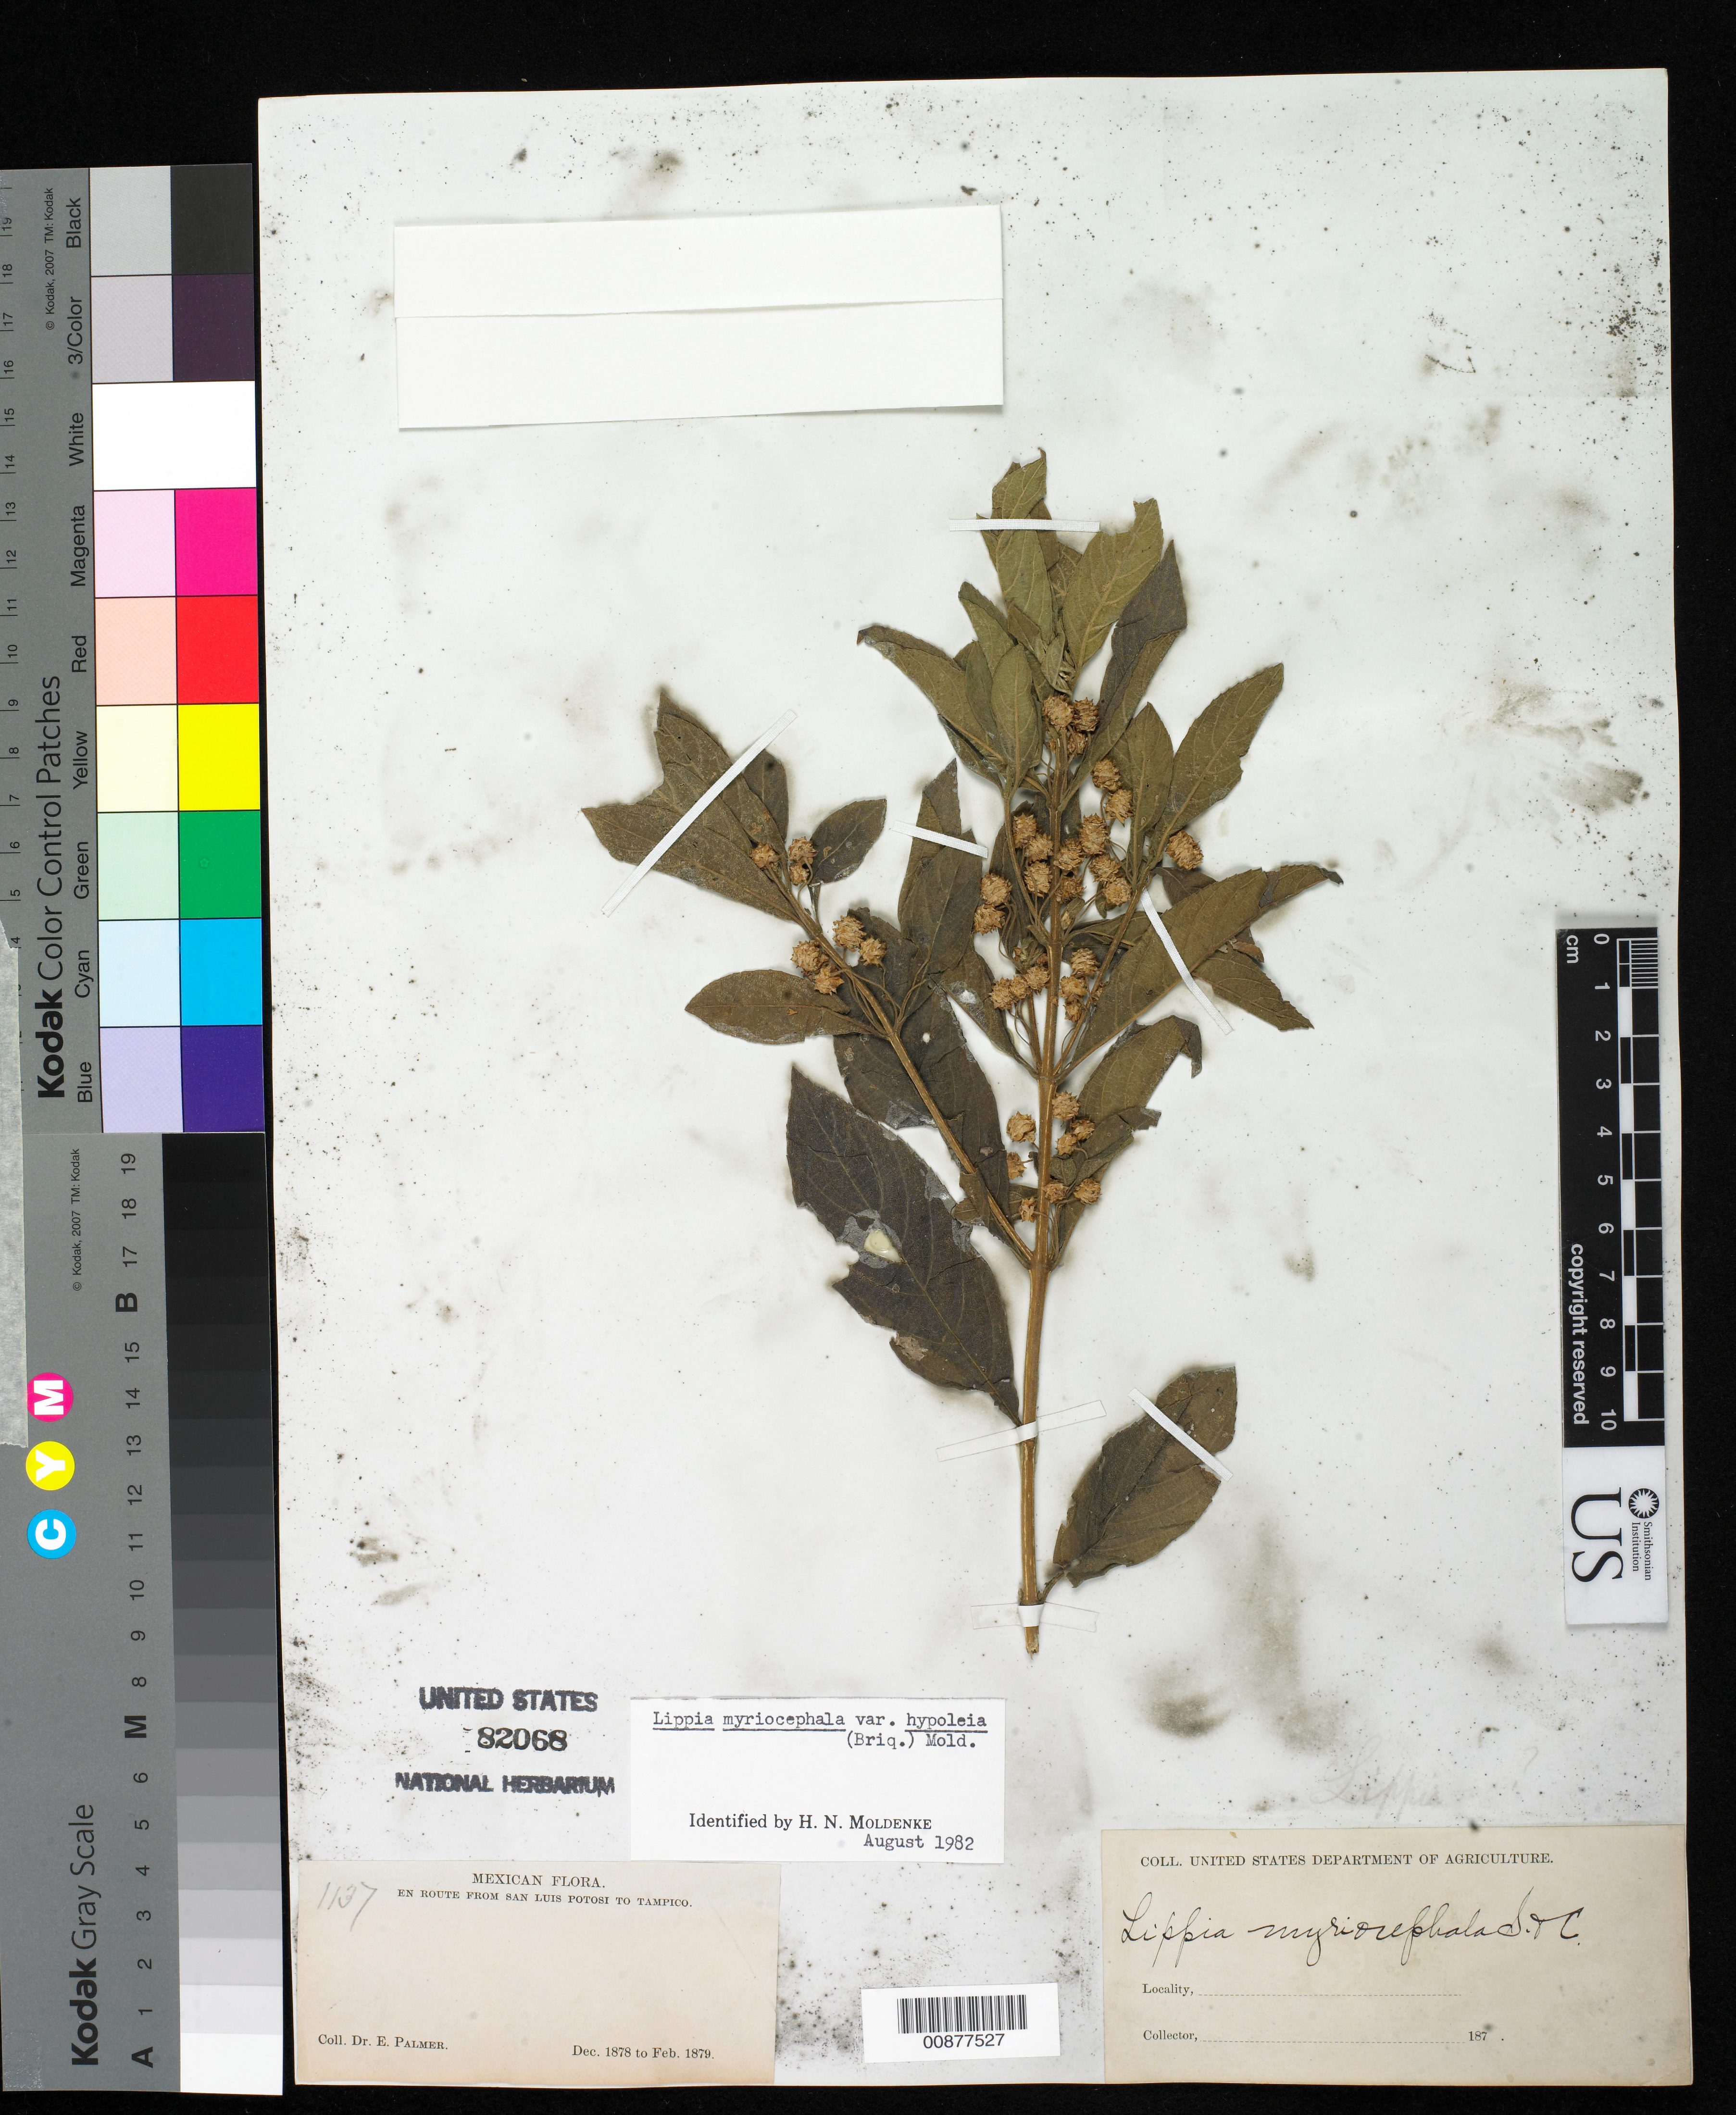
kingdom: Plantae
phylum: Tracheophyta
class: Magnoliopsida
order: Lamiales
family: Verbenaceae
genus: Lippia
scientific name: Lippia myriocephala var. hypoleia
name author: Schltdl. & Cham.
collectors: E. Palmer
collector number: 1137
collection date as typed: Dec 1878 to -- Feb 1879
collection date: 1878-12/1879-02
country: Mexico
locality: En route from San Luis Potosí to Tampico, Tamaulipas.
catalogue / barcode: US 82068